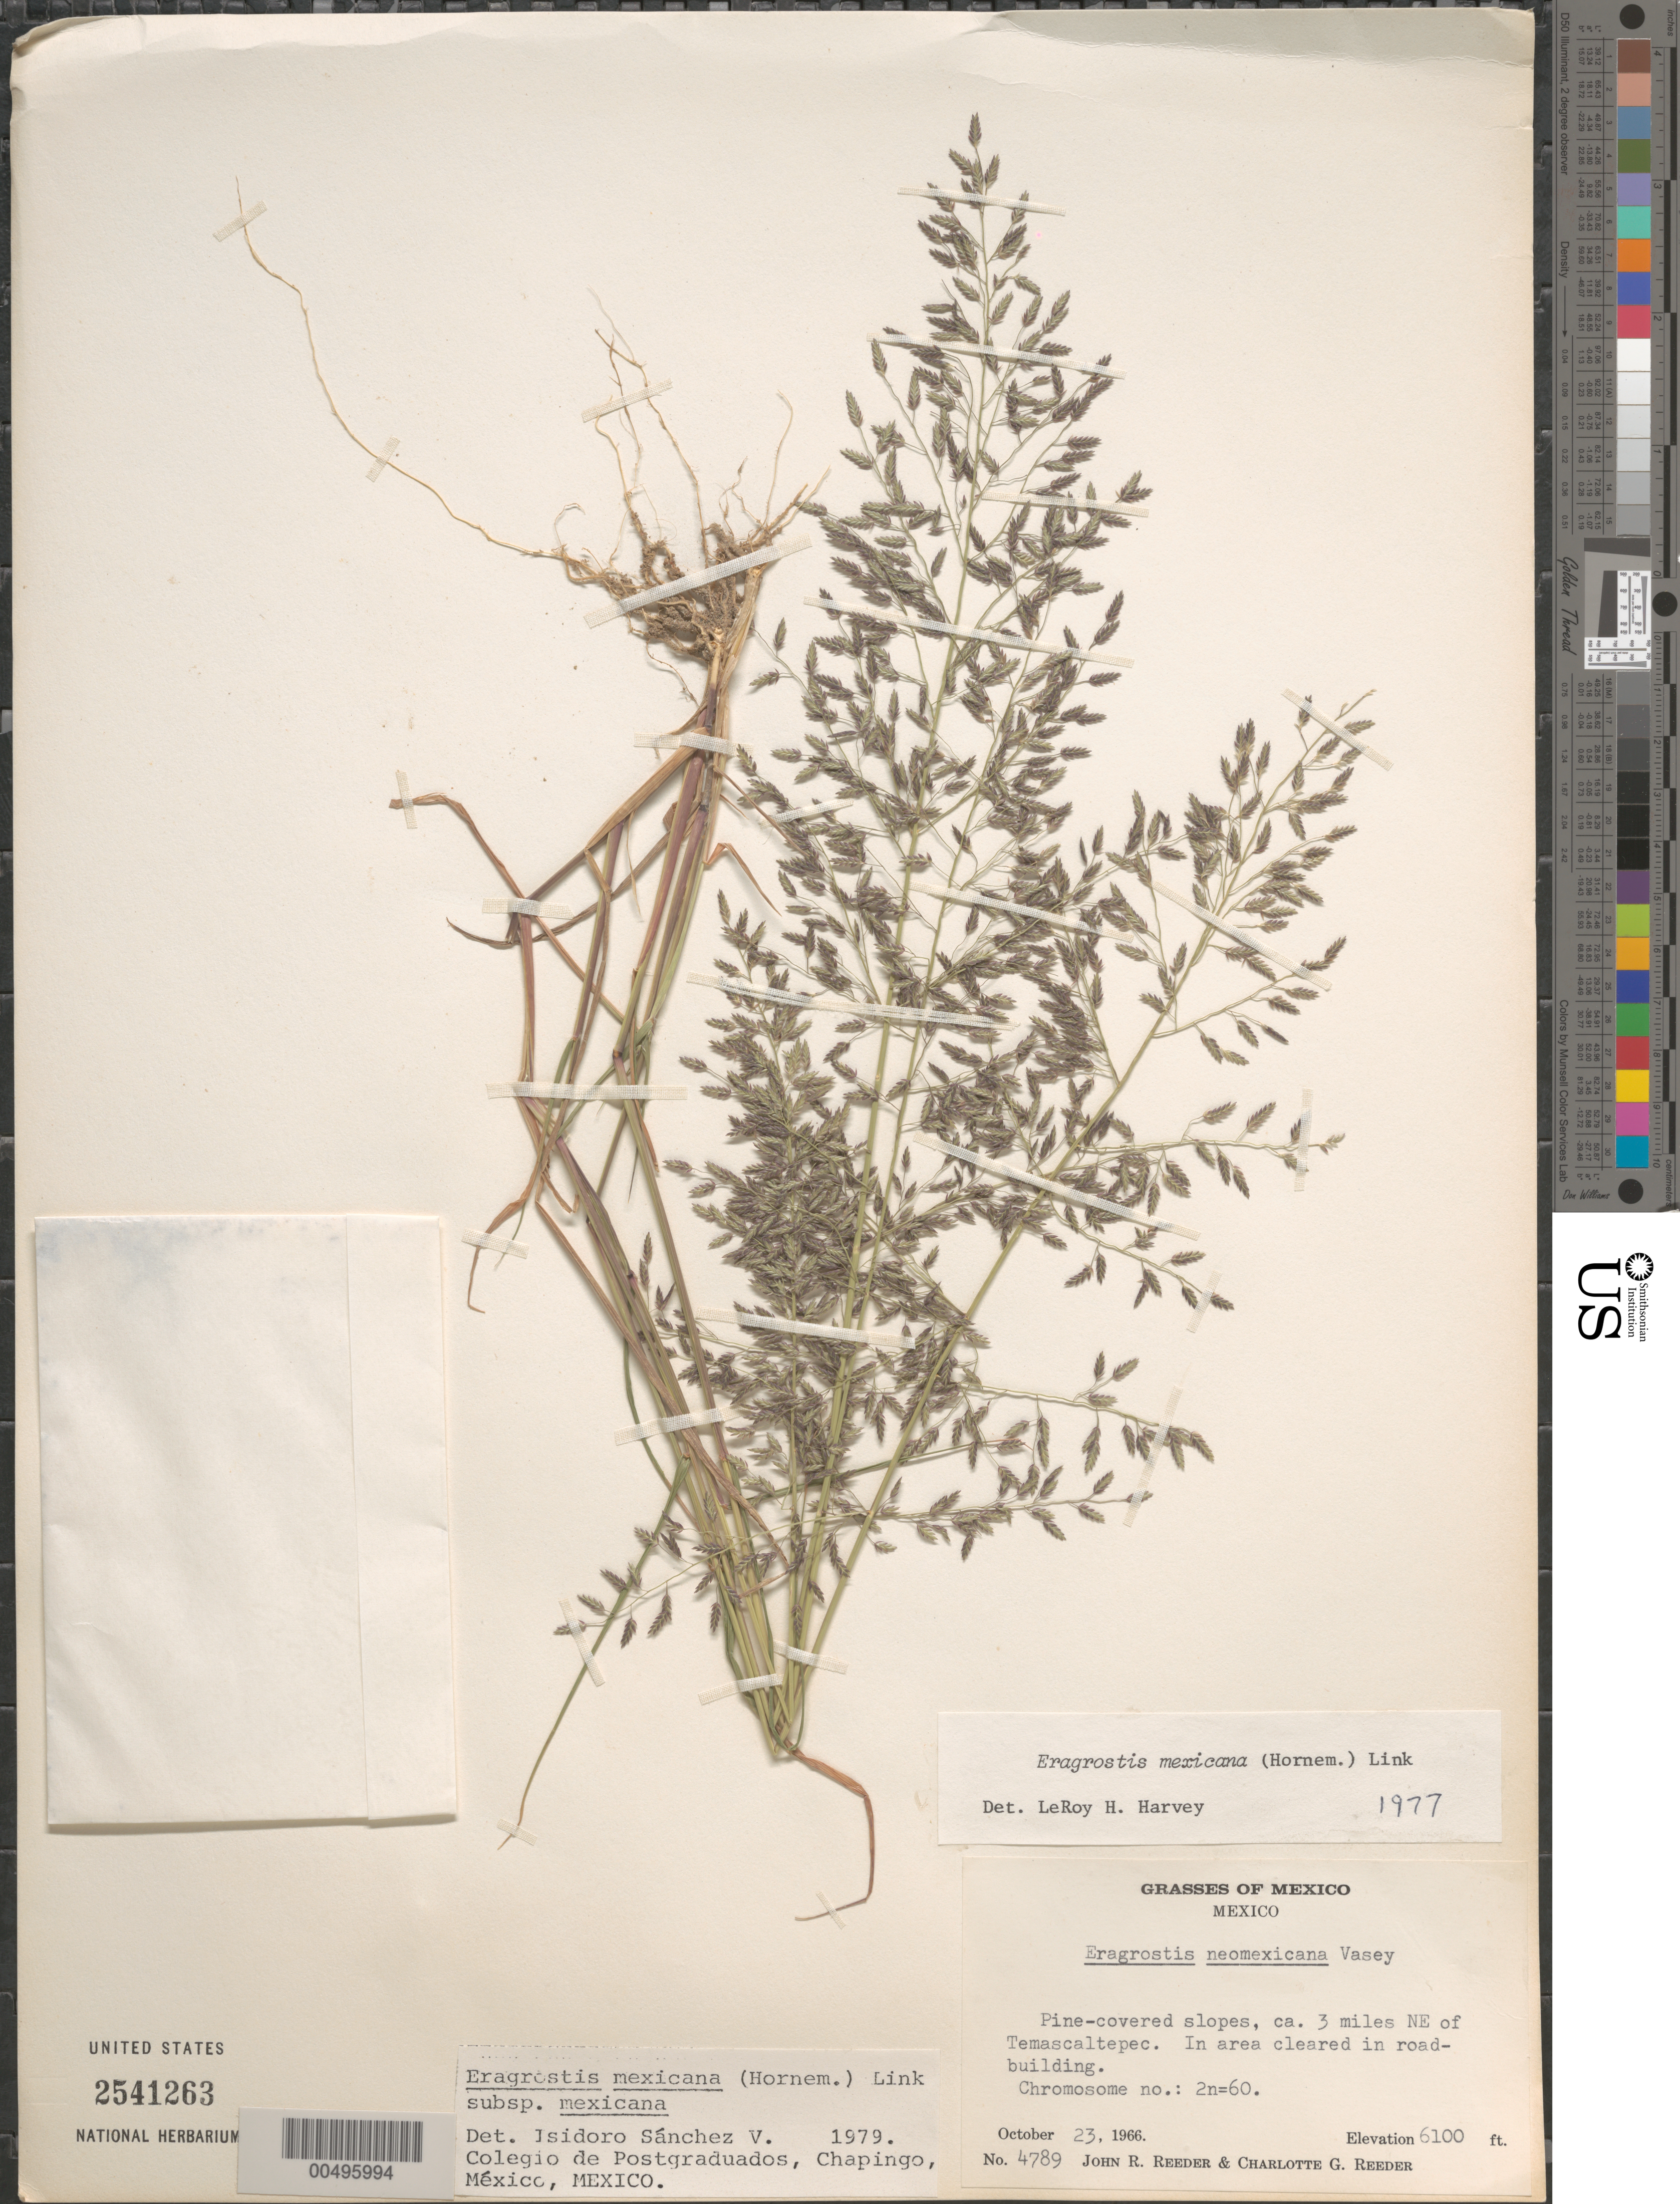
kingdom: Plantae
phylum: Tracheophyta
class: Liliopsida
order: Poales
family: Poaceae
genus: Eragrostis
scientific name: Eragrostis mexicana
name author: (Hornem.) Link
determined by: Sánchez Vega, I. M.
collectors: J. R. Reeder & C. G. Reeder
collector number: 4789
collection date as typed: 23 Oct 1966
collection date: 1966-10-23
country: Mexico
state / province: México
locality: Ca. 3 mi NE of Temascaltepec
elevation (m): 1859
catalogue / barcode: US 2541263